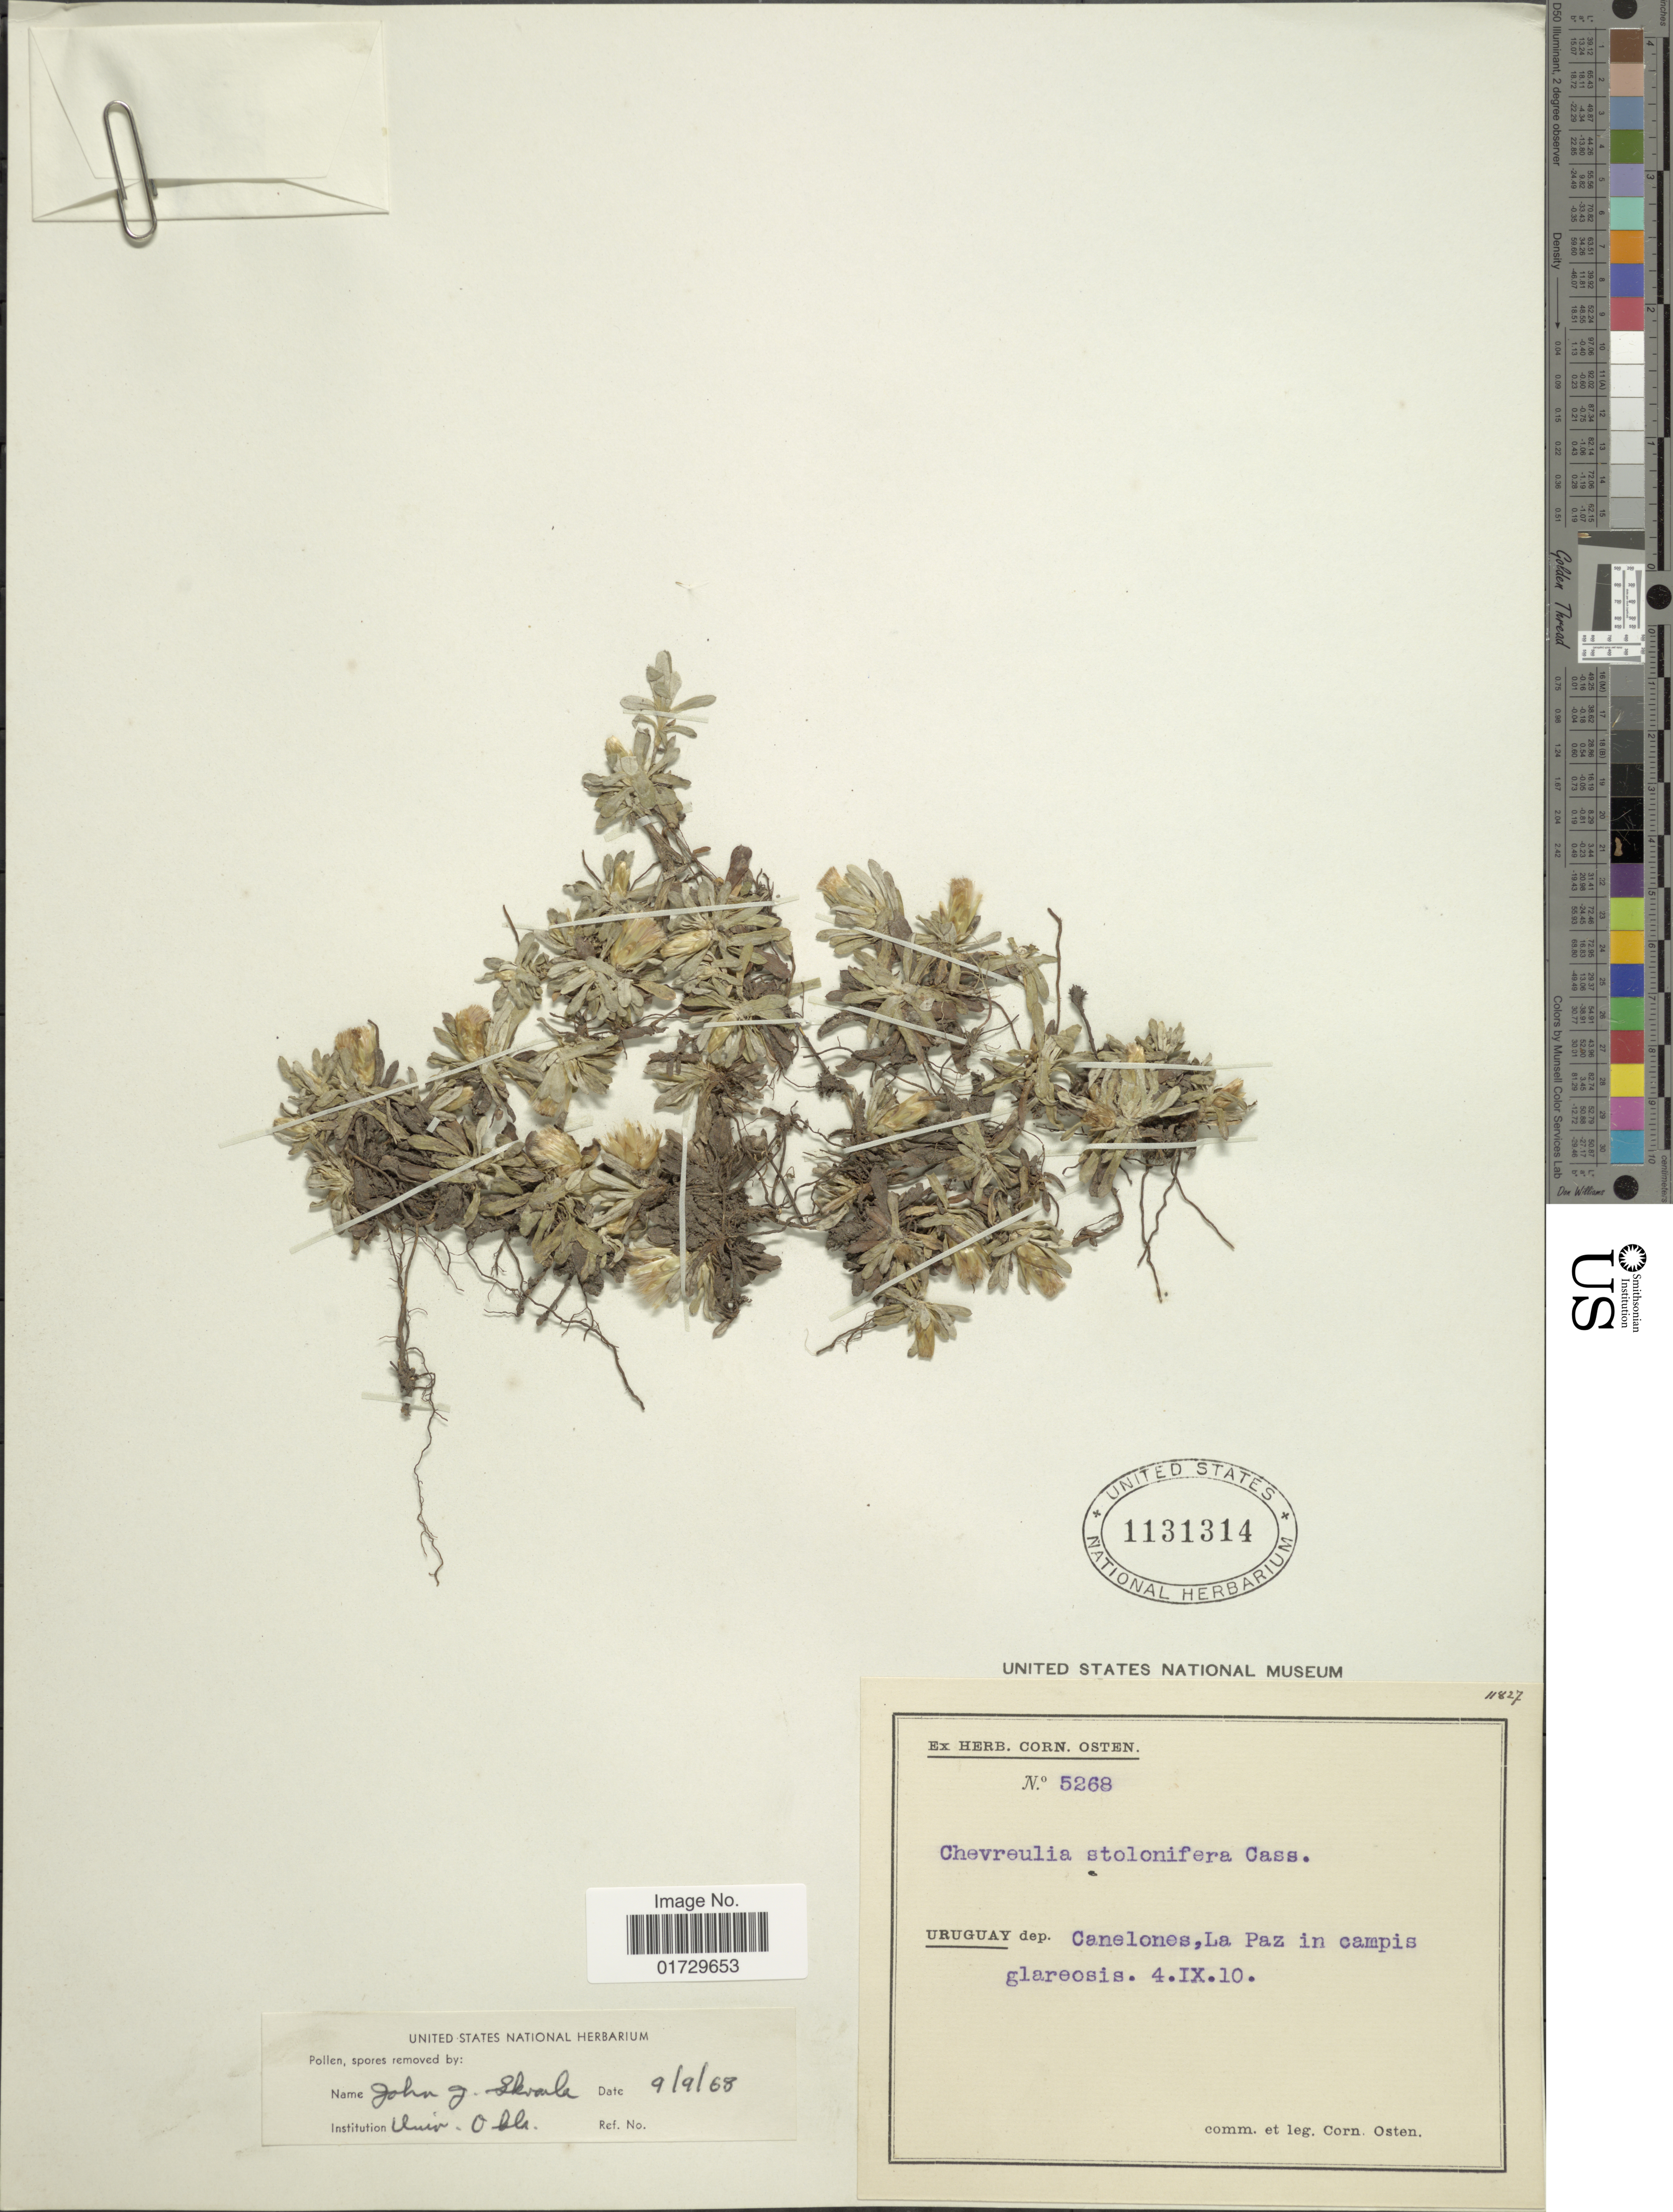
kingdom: Plantae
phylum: Tracheophyta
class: Magnoliopsida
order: Asterales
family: Asteraceae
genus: Chevreulia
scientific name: Chevreulia sarmentosa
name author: (Pers.) S.F. Blake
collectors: ex herb. Corn. Osten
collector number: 5268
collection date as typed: Transcribed d/m/y: 4/9/10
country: Uruguay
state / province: Canelones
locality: La Paz in campis glareosis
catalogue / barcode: US 1131314